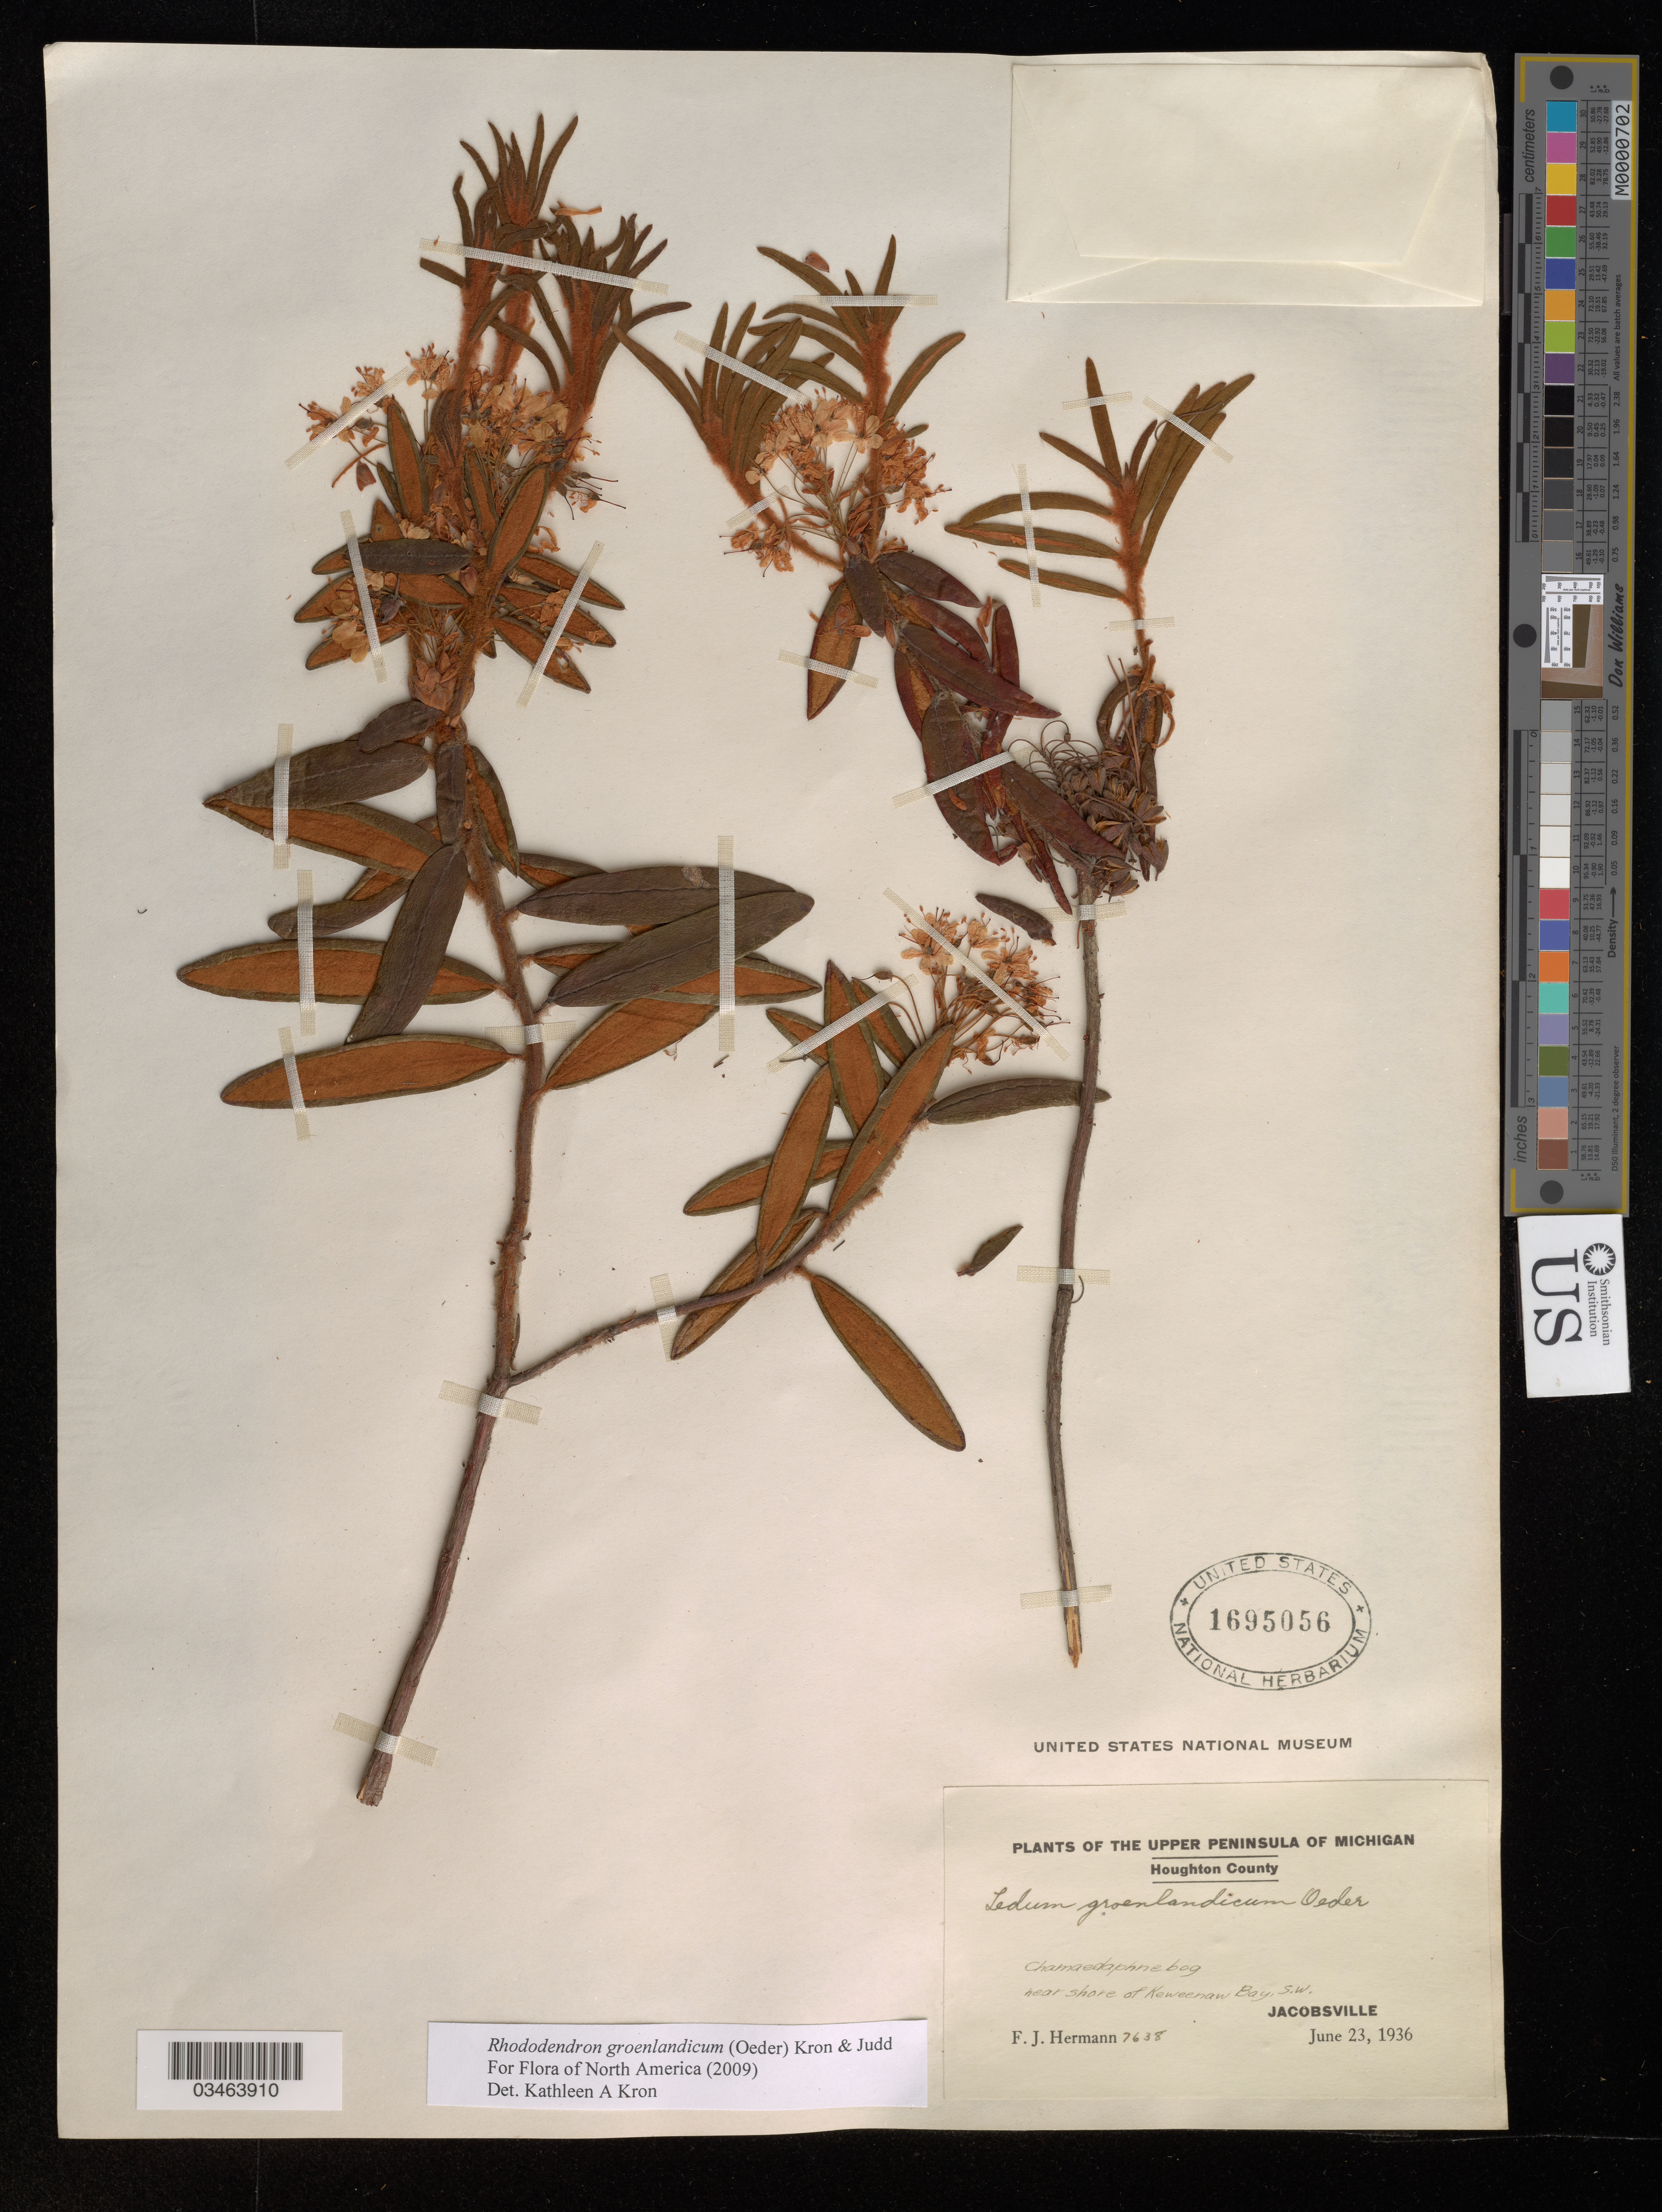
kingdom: Plantae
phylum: Tracheophyta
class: Magnoliopsida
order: Ericales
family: Ericaceae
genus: Rhododendron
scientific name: Rhododendron groenlandicum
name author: (Oeder) Kron & Judd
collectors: F. J. Hermann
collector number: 7638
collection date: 1936-06-23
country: United States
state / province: Michigan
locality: The Upper Peninsula of Michigan. Houghton County. Chamaedaphne bog near shore of Keweenaw Bay, S.W. Jacobsville.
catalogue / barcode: US 1695056